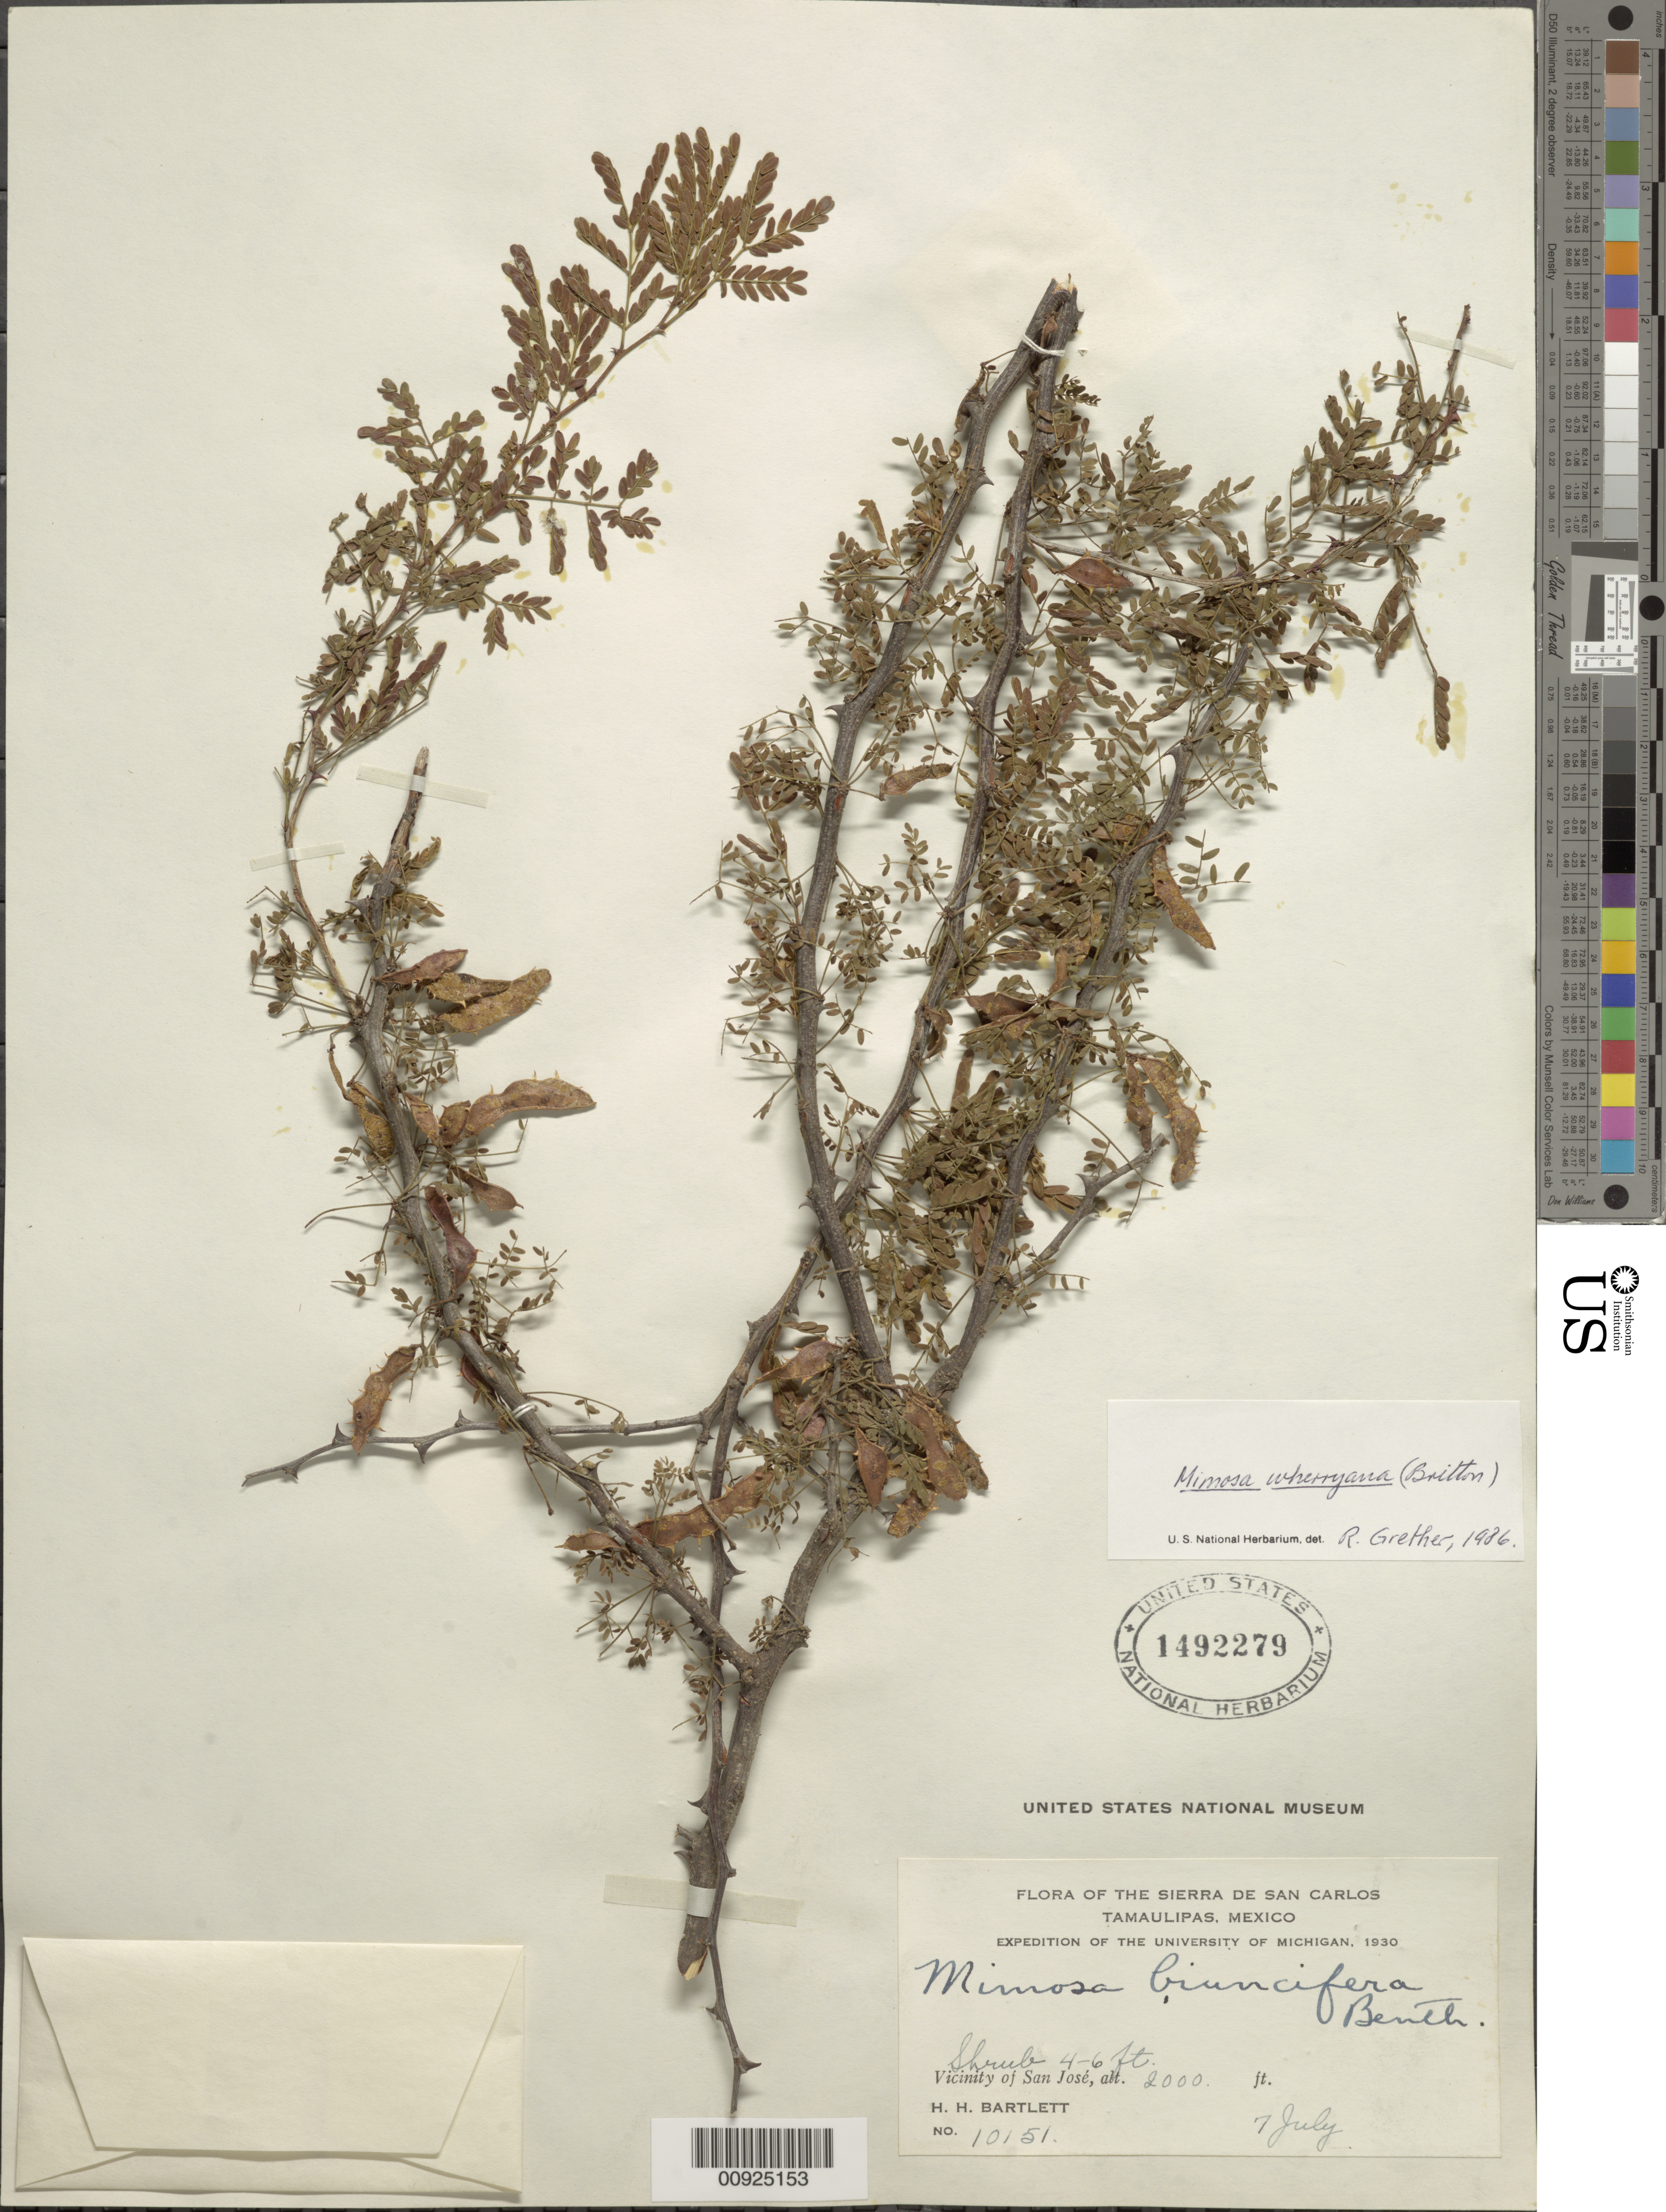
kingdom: Plantae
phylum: Tracheophyta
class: Magnoliopsida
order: Fabales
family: Fabaceae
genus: Mimosa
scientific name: Mimosa wherryana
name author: (Britton) Standl.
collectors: H. H. Bartlett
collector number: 10151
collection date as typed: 07 Jul 1930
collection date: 1930-07-07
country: Mexico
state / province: Tamaulipas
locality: Vicinity of San José.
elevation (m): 610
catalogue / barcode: US 1492279